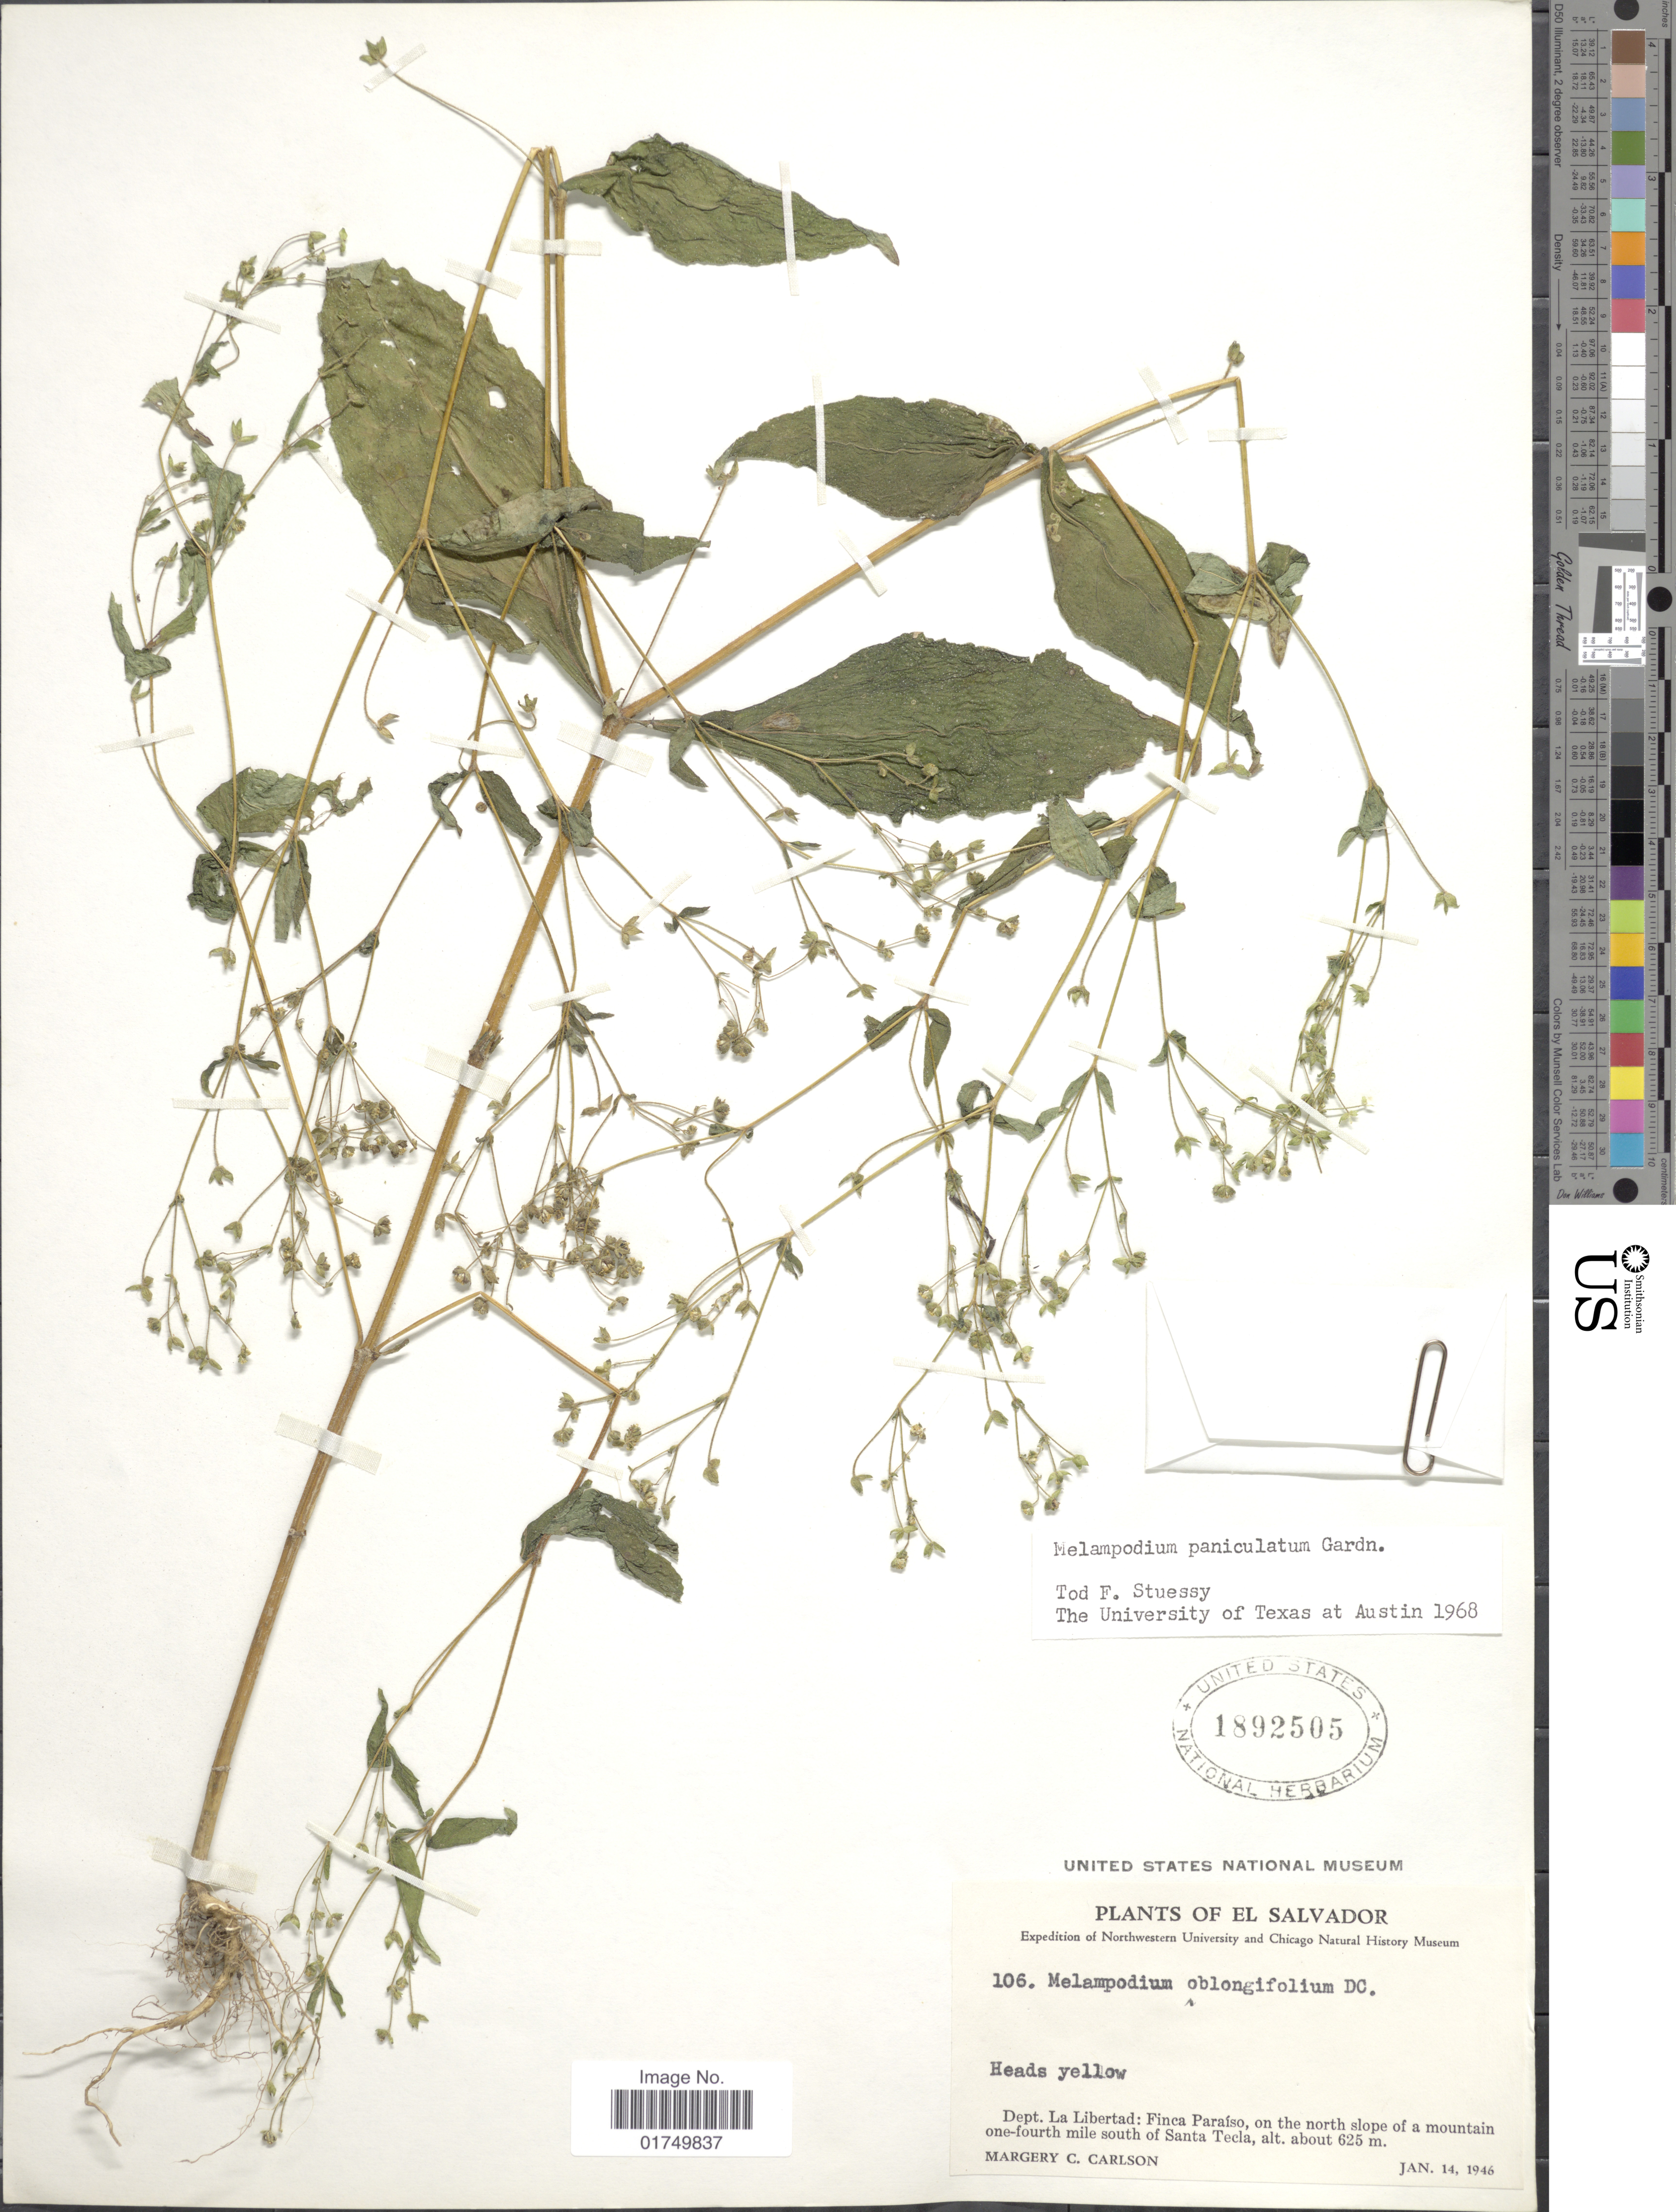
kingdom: Plantae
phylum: Tracheophyta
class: Magnoliopsida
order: Asterales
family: Asteraceae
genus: Melampodium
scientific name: Melampodium paniculatum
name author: Gardner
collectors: M. C. Carlson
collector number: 106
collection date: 1946-01-14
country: El Salvador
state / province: La Libertad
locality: Finca Paraíso, on the north slope of a mountain one-fourth mile south of Santa Tecla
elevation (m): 625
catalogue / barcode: US 1892505